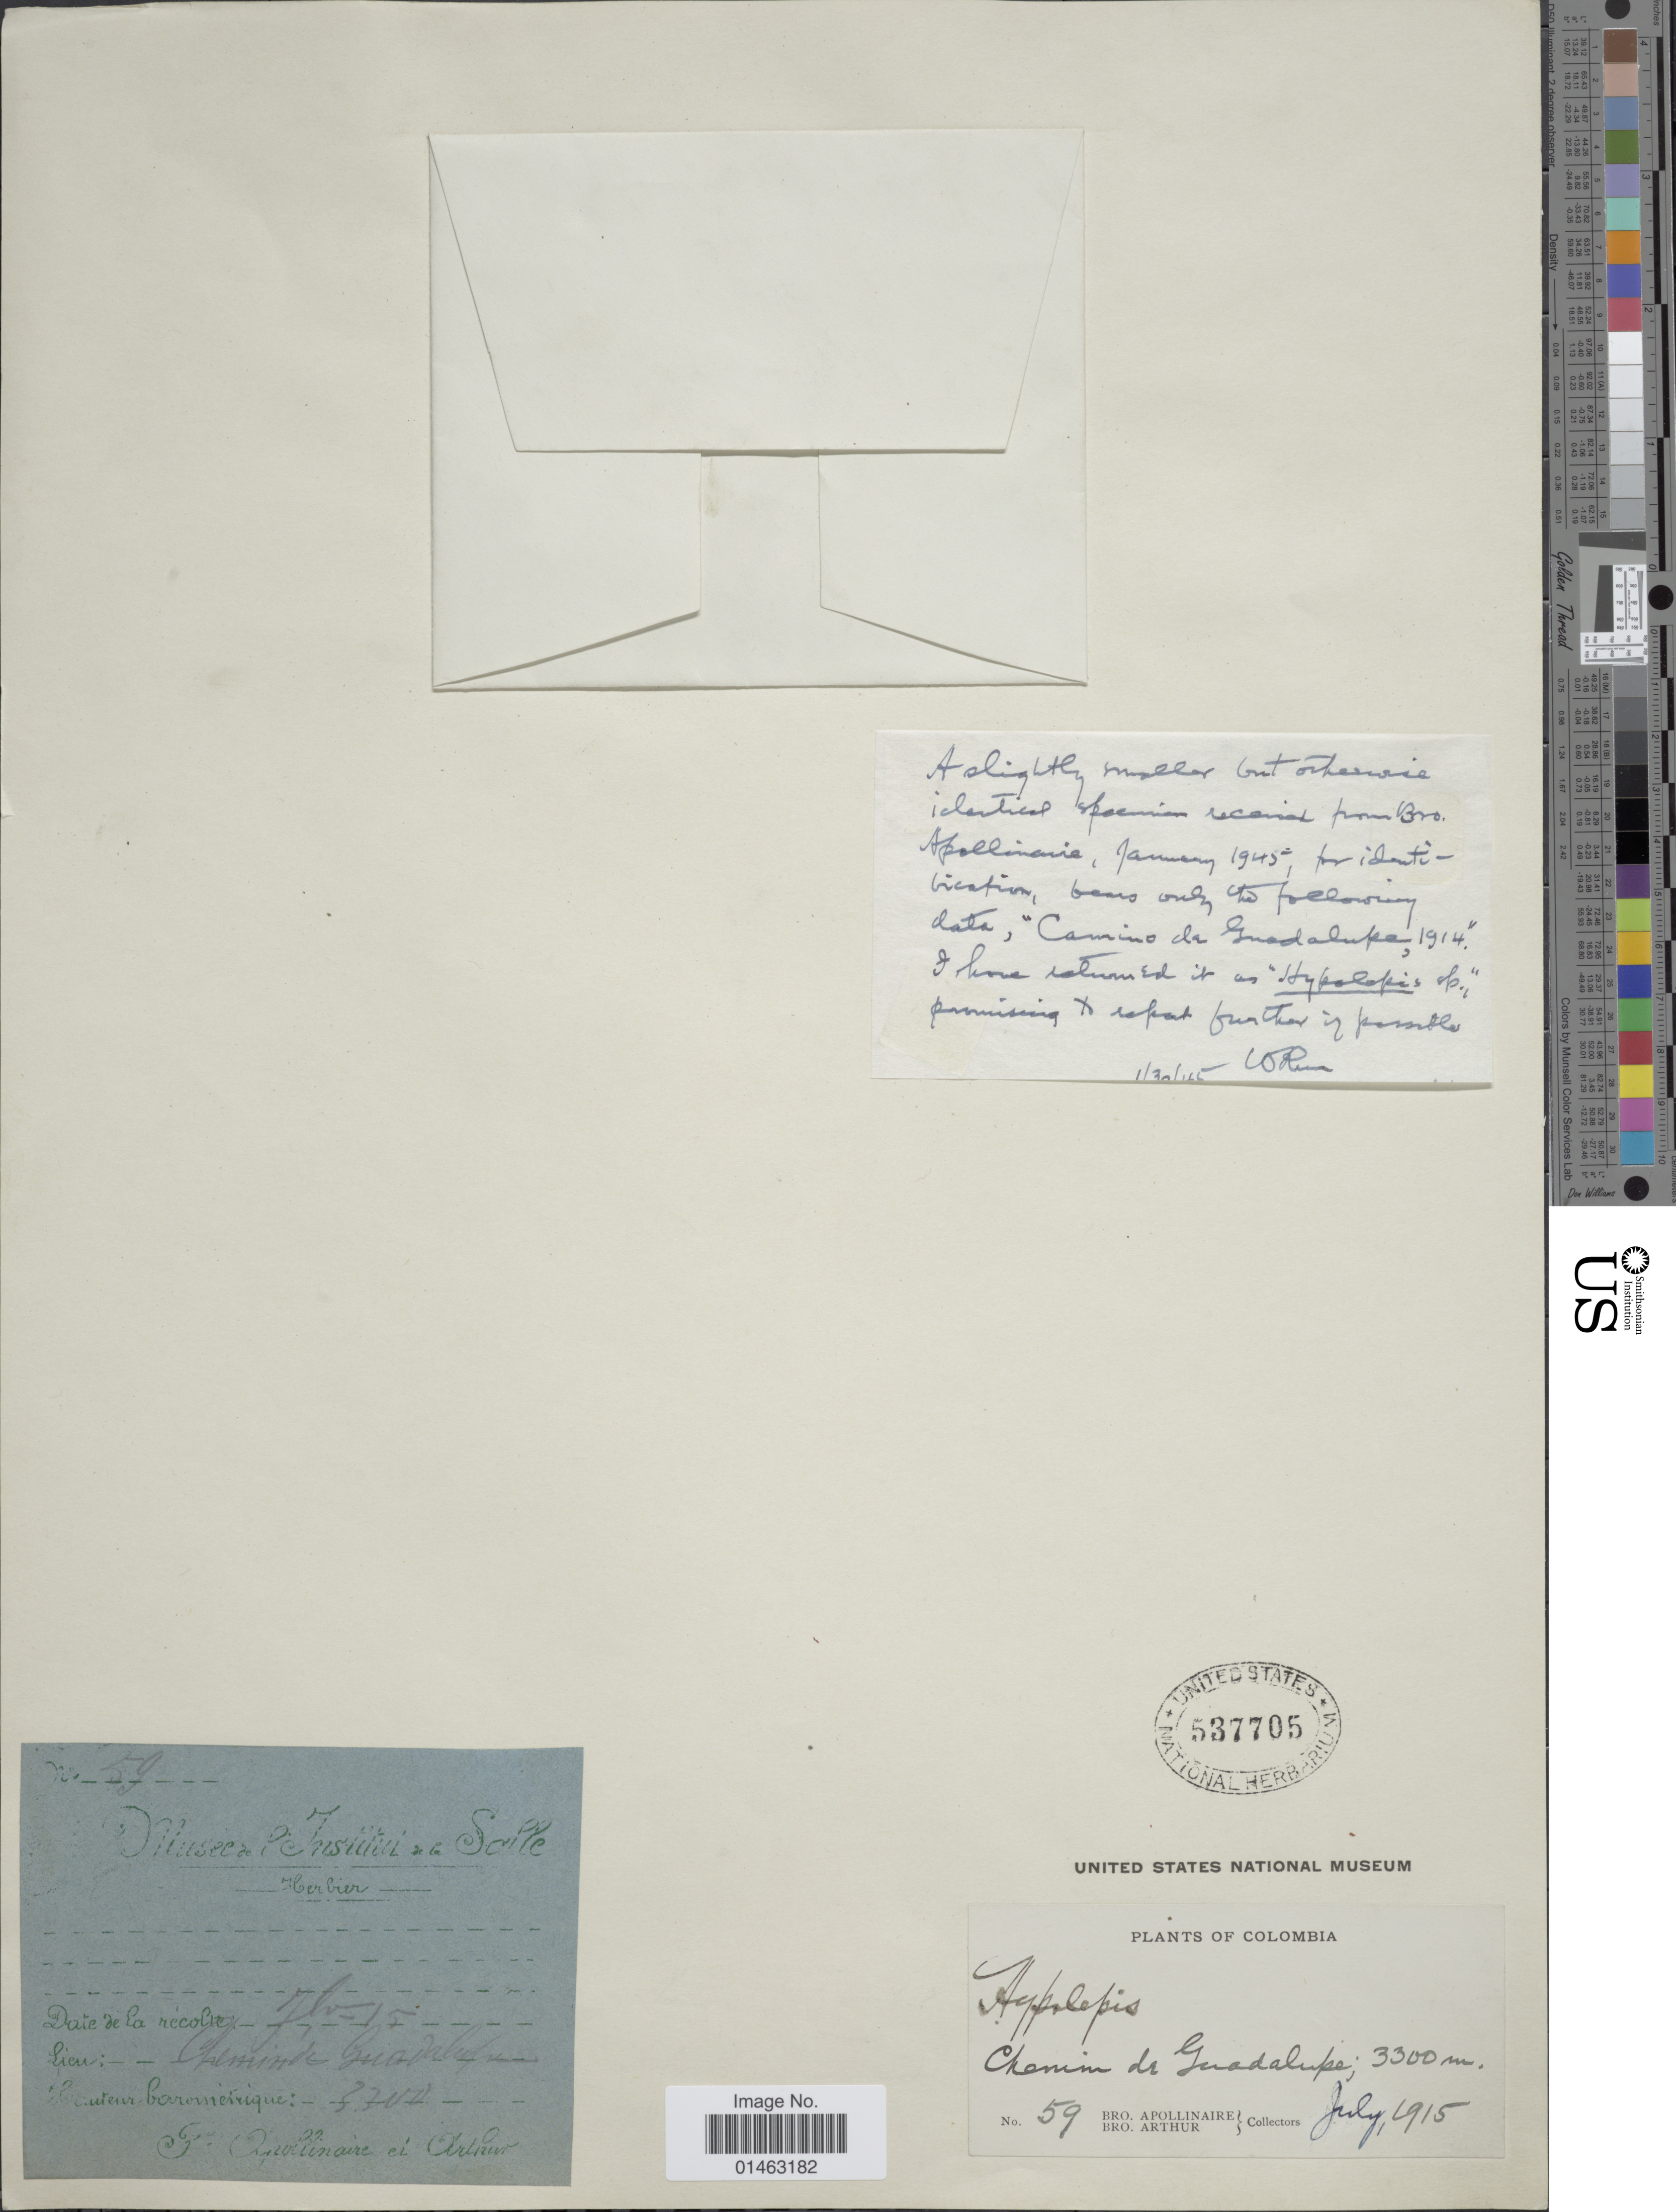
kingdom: Plantae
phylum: Tracheophyta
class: Polypodiopsida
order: Polypodiales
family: Dennstaedtiaceae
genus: Hypolepis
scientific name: Hypolepis sp.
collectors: Bro. Apollinaire & Bro. Arthur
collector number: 59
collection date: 1915-07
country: Colombia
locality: Chemin de Guadalupe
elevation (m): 3300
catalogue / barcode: US 537705